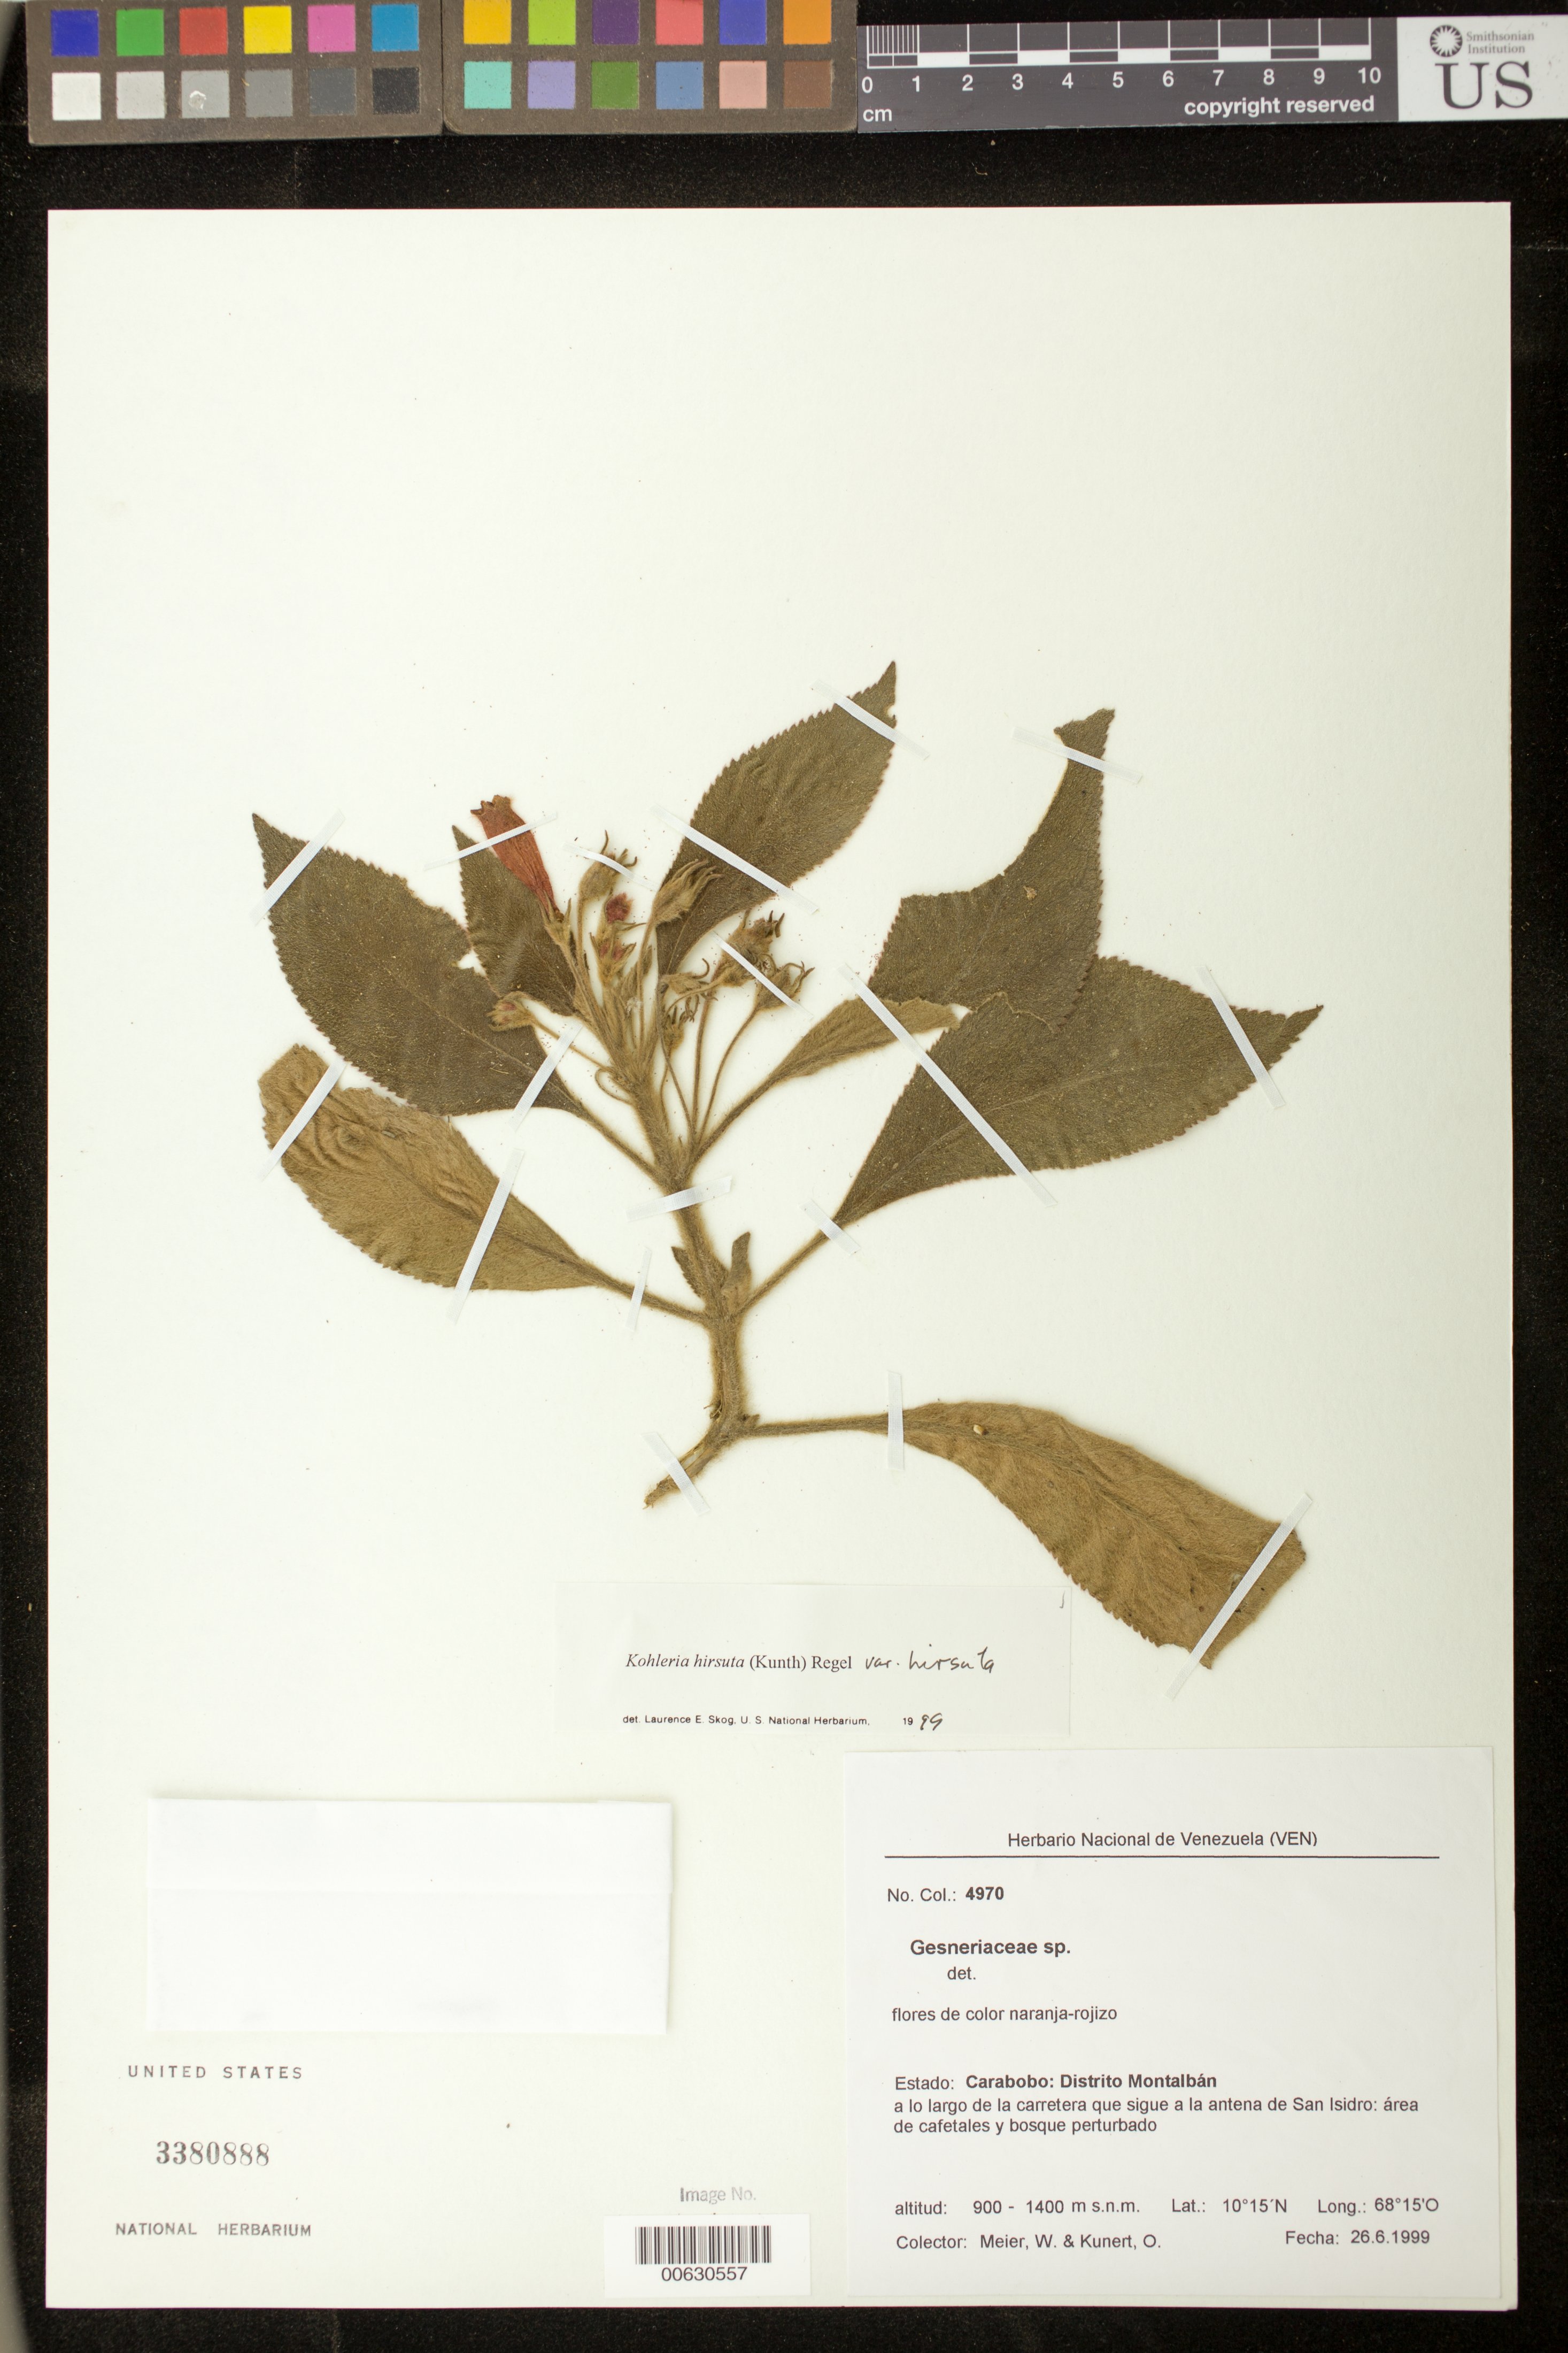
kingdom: Plantae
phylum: Tracheophyta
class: Magnoliopsida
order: Lamiales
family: Gesneriaceae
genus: Kohleria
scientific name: Kohleria hirsuta var. hirsuta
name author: (Kunth) Regel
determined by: Skog, Laurence E.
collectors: W. Meier & O. Kunert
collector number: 4970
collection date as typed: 26 Jun 1999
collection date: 1999-06-26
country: Venezuela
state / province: Carabobo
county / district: Montalbán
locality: Distrito Montalbán; a lo largo de la carretera que sigue a la antena de San Isidro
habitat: Area de cafetales y bosque perturbado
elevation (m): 900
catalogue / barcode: US 3380888